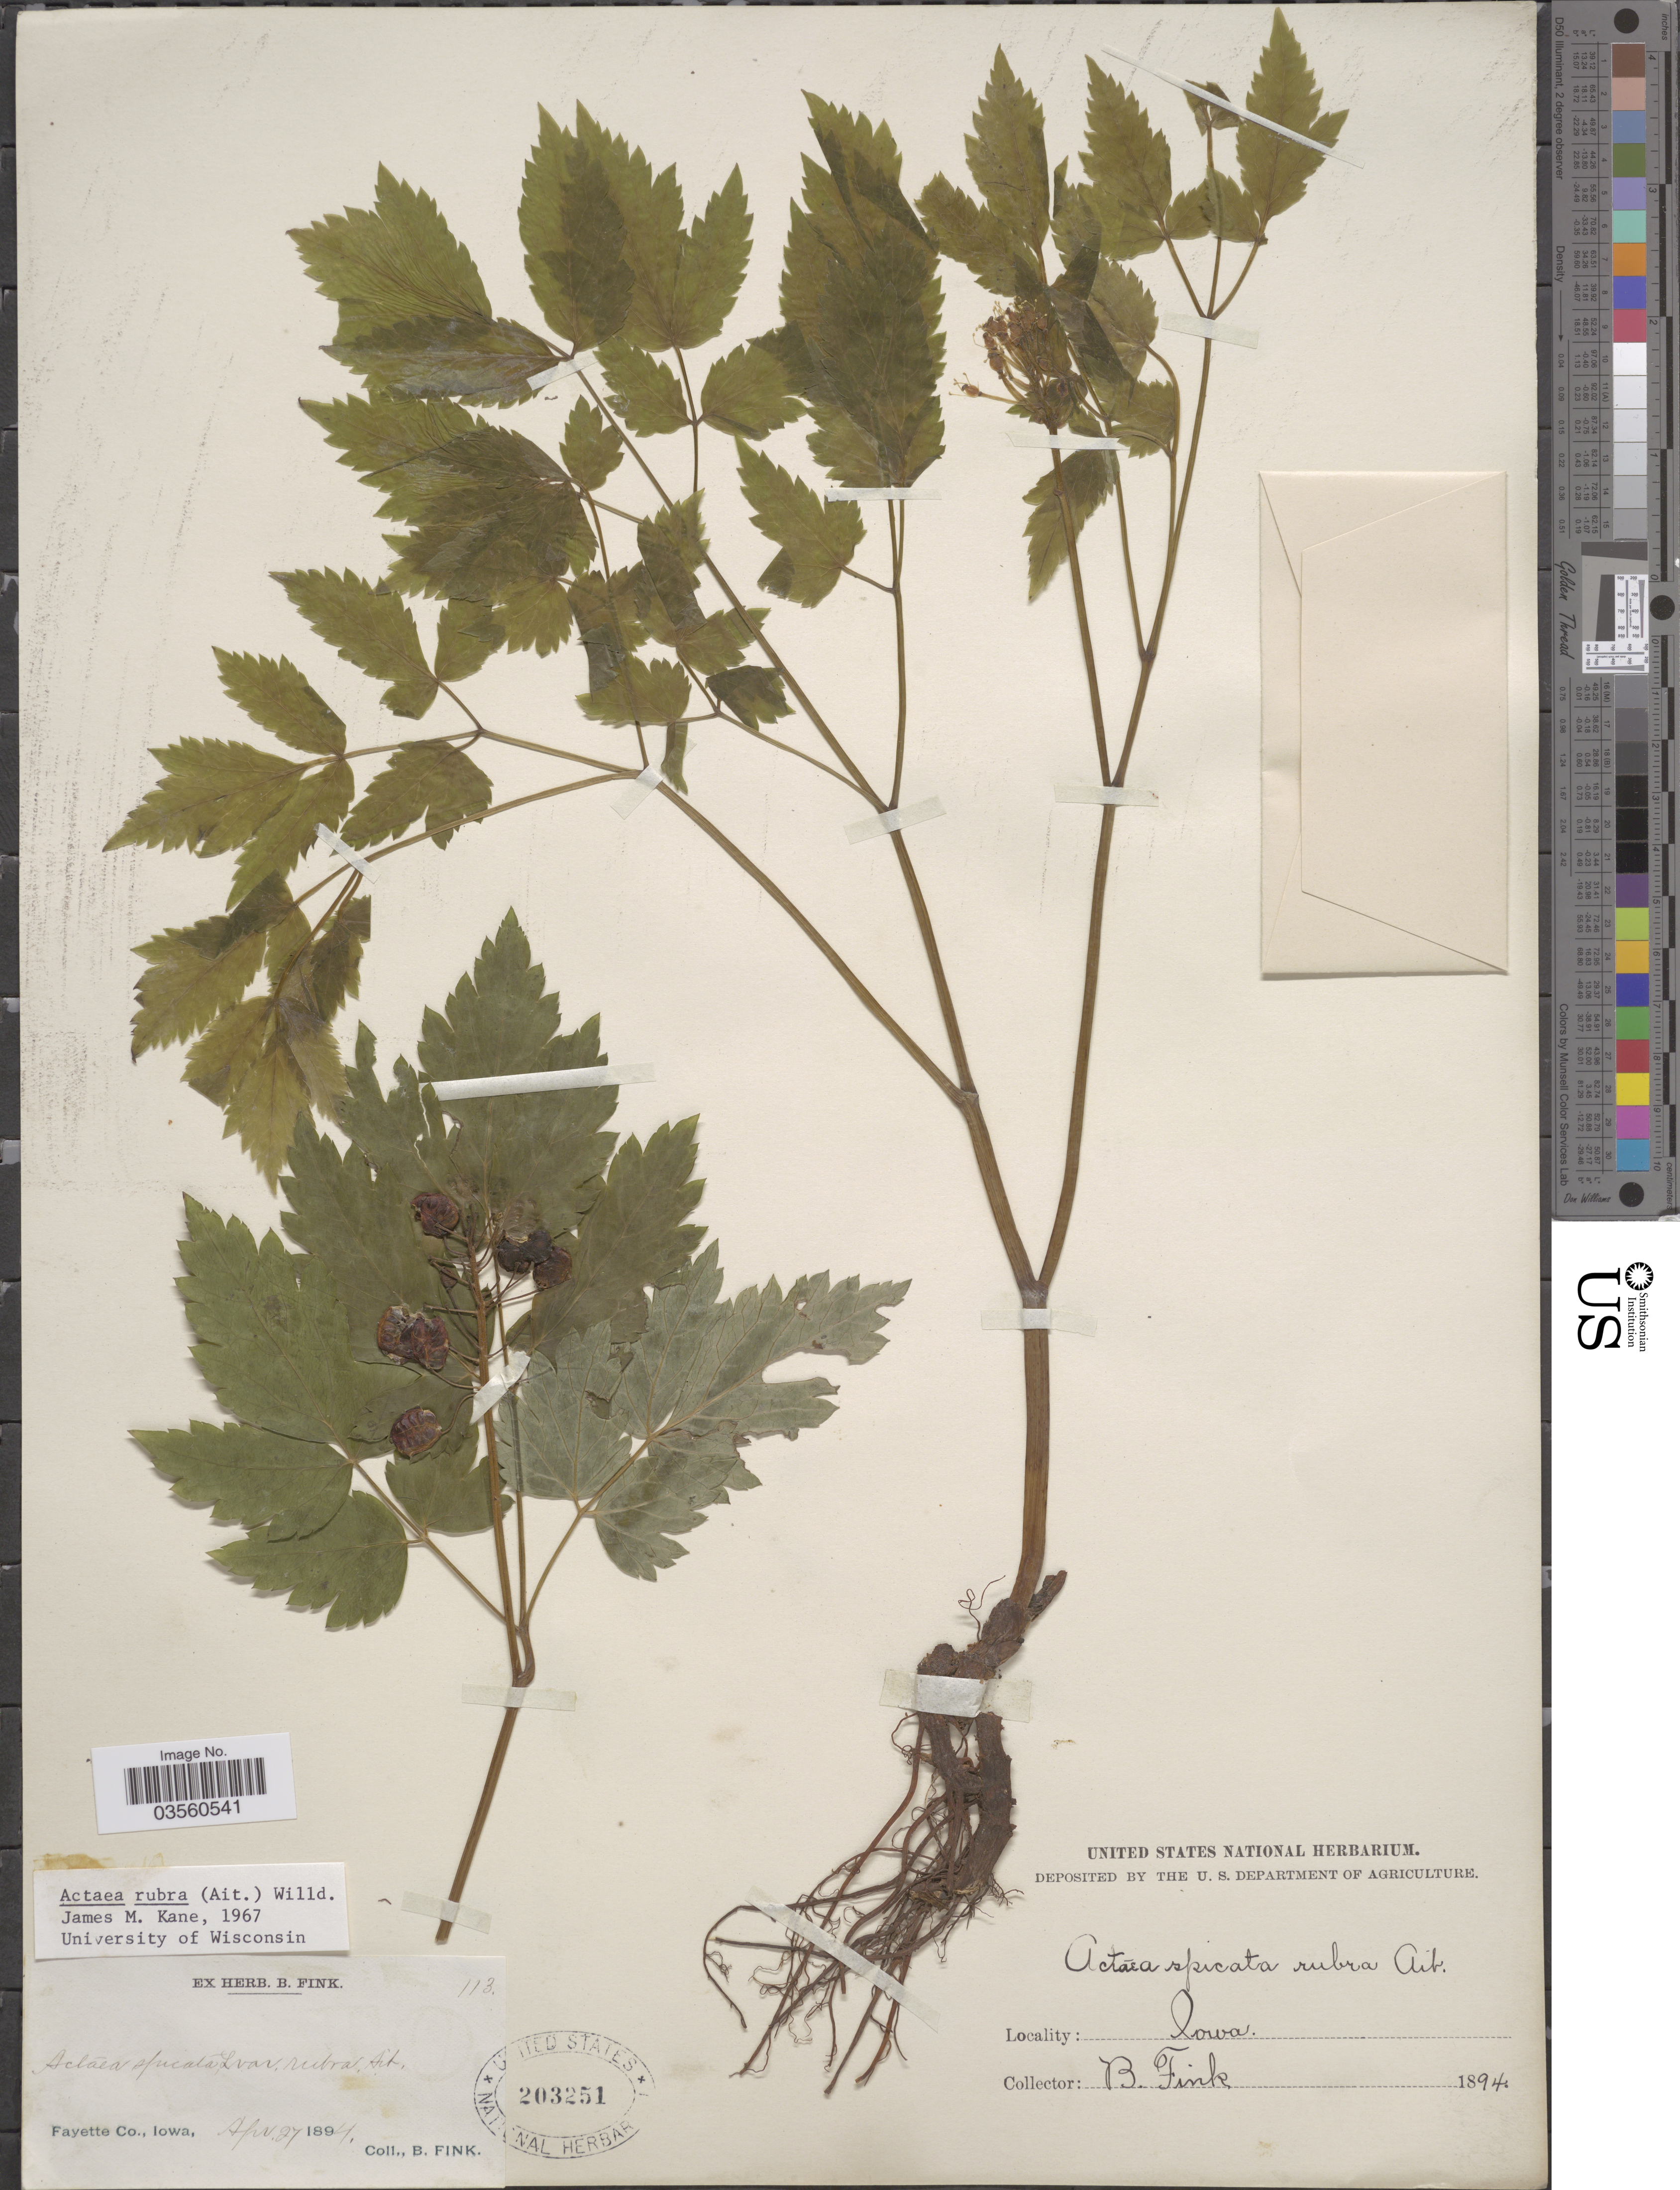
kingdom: Plantae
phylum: Tracheophyta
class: Magnoliopsida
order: Ranunculales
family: Ranunculaceae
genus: Actaea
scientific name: Actaea rubra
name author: (Aiton) Willd.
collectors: B. Fink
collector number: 113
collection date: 1894-04-27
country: United States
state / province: Iowa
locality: Fayette Co.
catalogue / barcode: US 203251